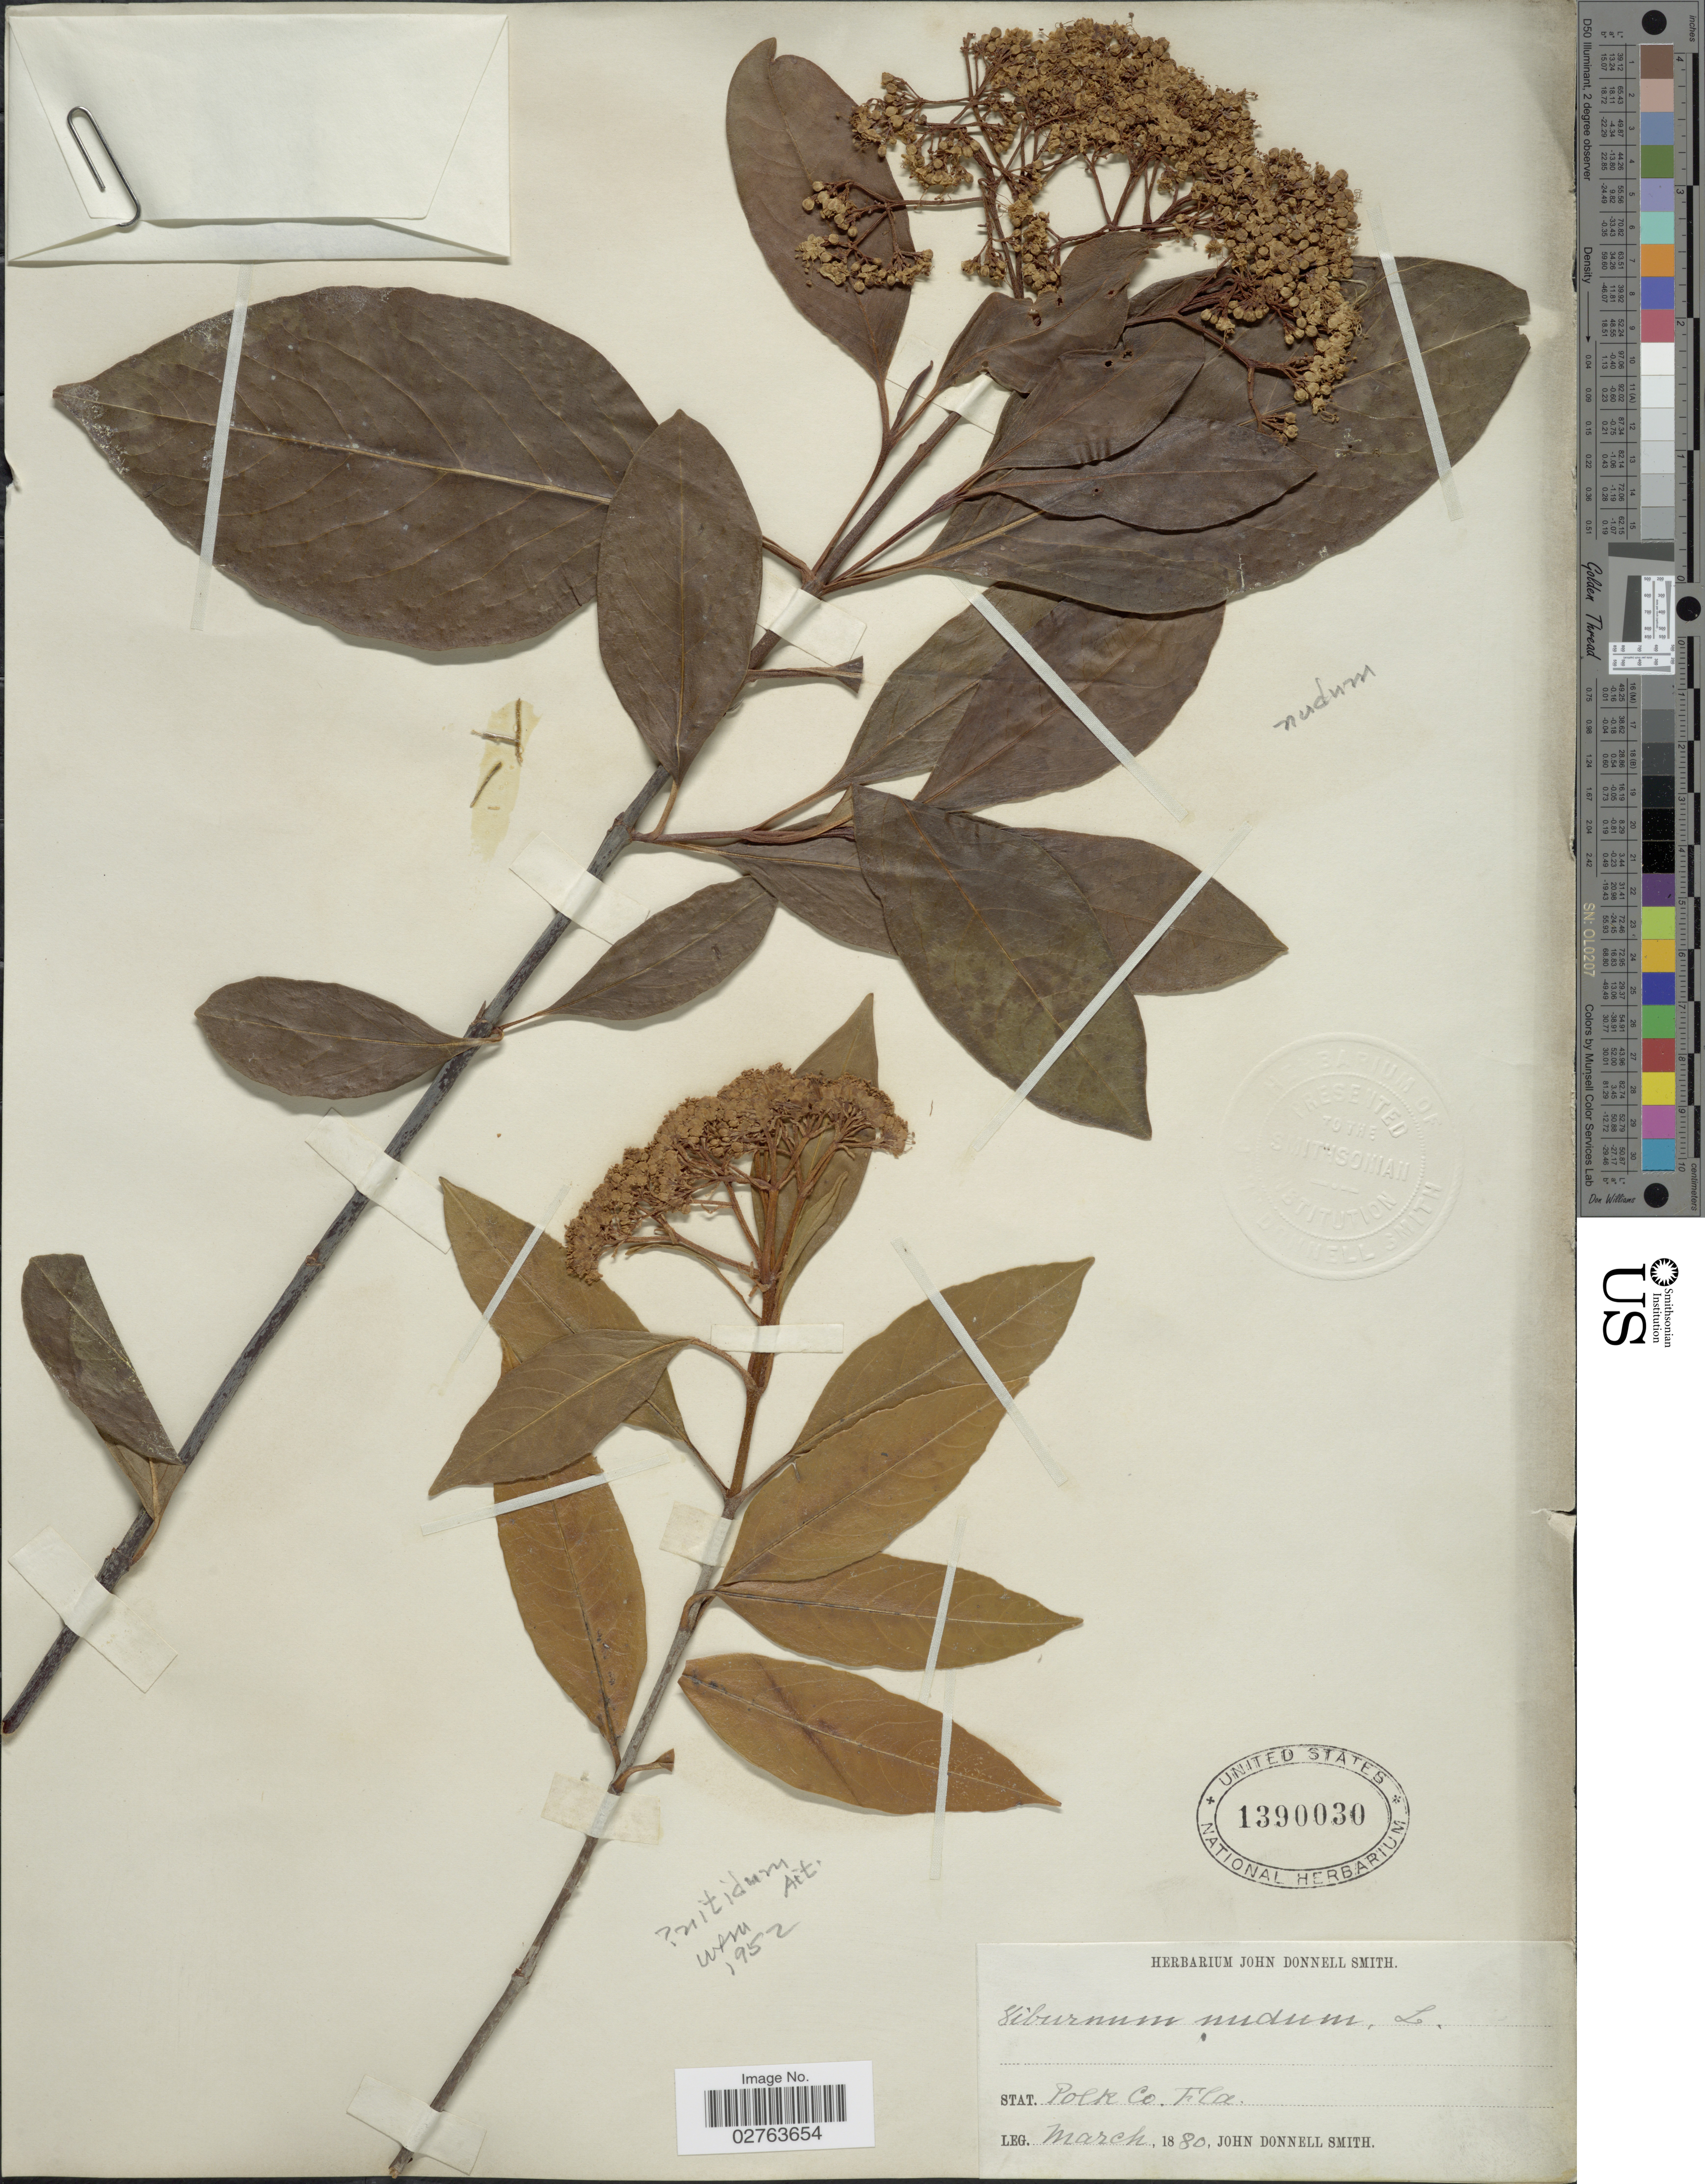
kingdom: Plantae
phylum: Tracheophyta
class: Magnoliopsida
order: Dipsacales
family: Viburnaceae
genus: Viburnum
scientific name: Viburnum nitidum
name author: Aiton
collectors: J. Donnell Smith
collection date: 1880-03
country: United States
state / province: Florida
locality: Stat. Polk Co.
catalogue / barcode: US 1390030